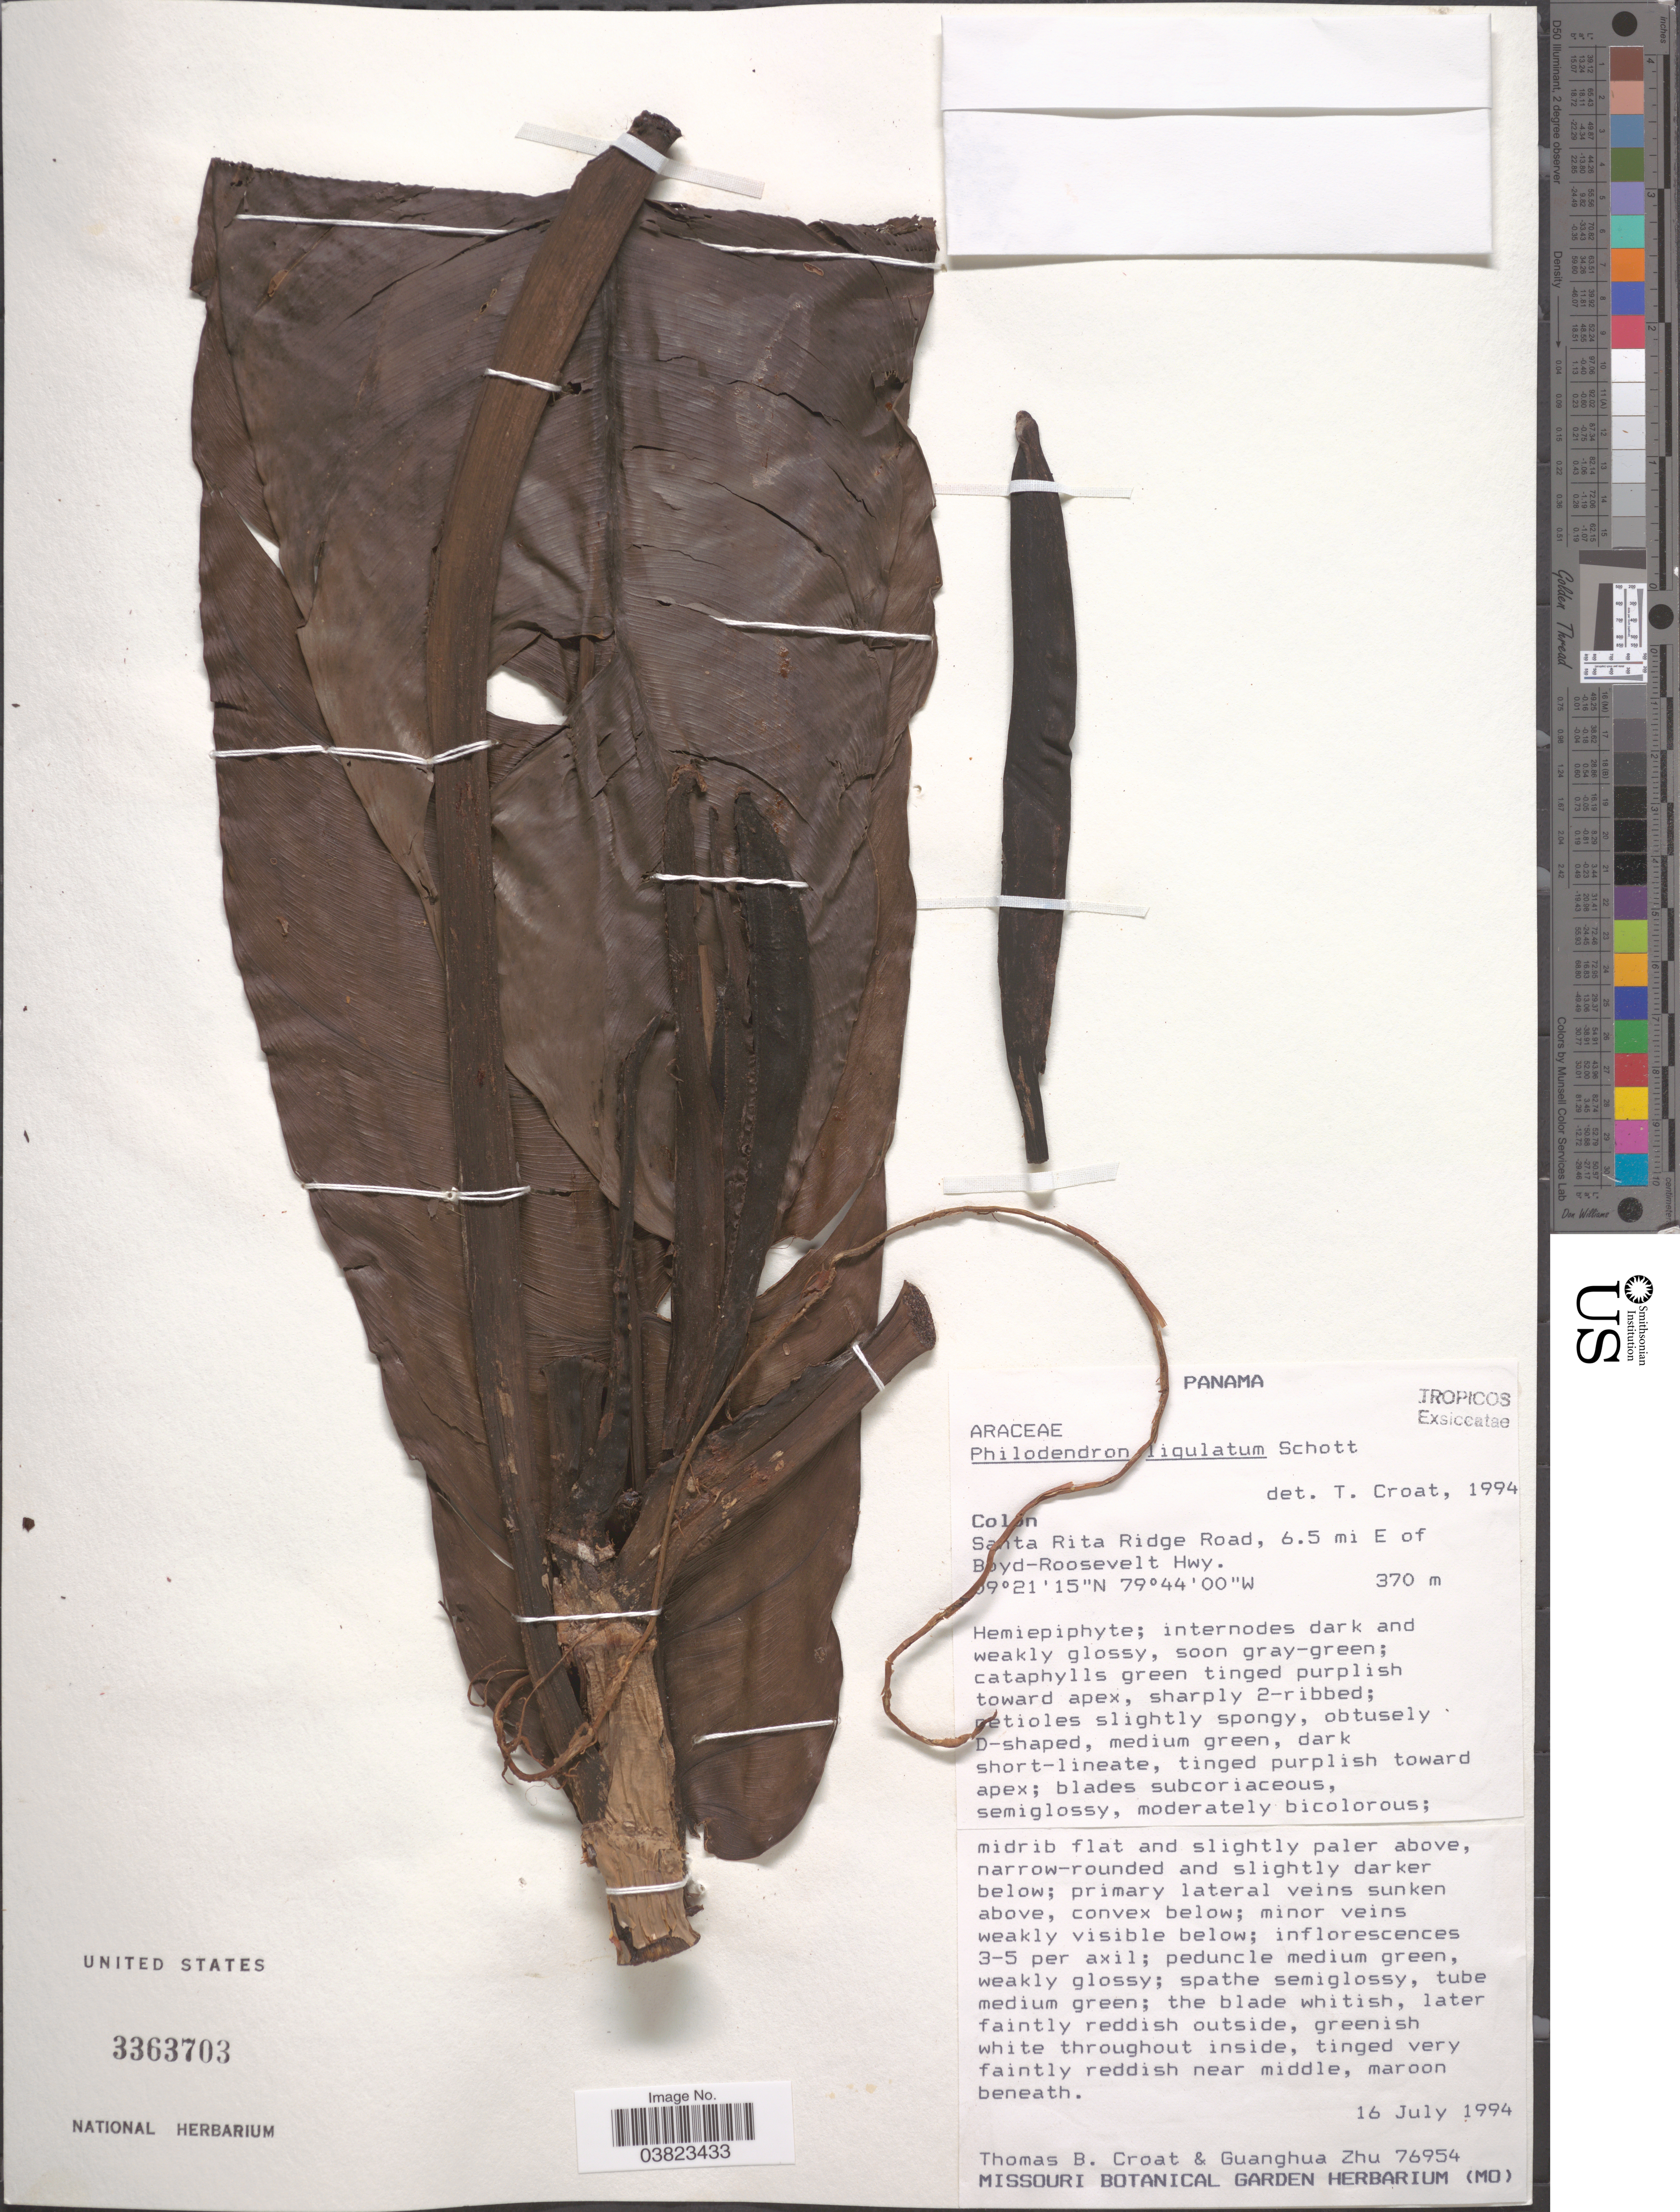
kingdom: Plantae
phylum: Tracheophyta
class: Liliopsida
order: Alismatales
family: Araceae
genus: Philodendron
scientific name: Philodendron ligulatum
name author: Schott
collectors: T. B. Croat & Zhu Guanghua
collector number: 76954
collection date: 1994-07-16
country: Panama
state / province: Colón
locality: Santa Rita Ridge Road, 6.5 mi E of Boyd-Roosevelt Hwy.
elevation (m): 370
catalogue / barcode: US 3363703